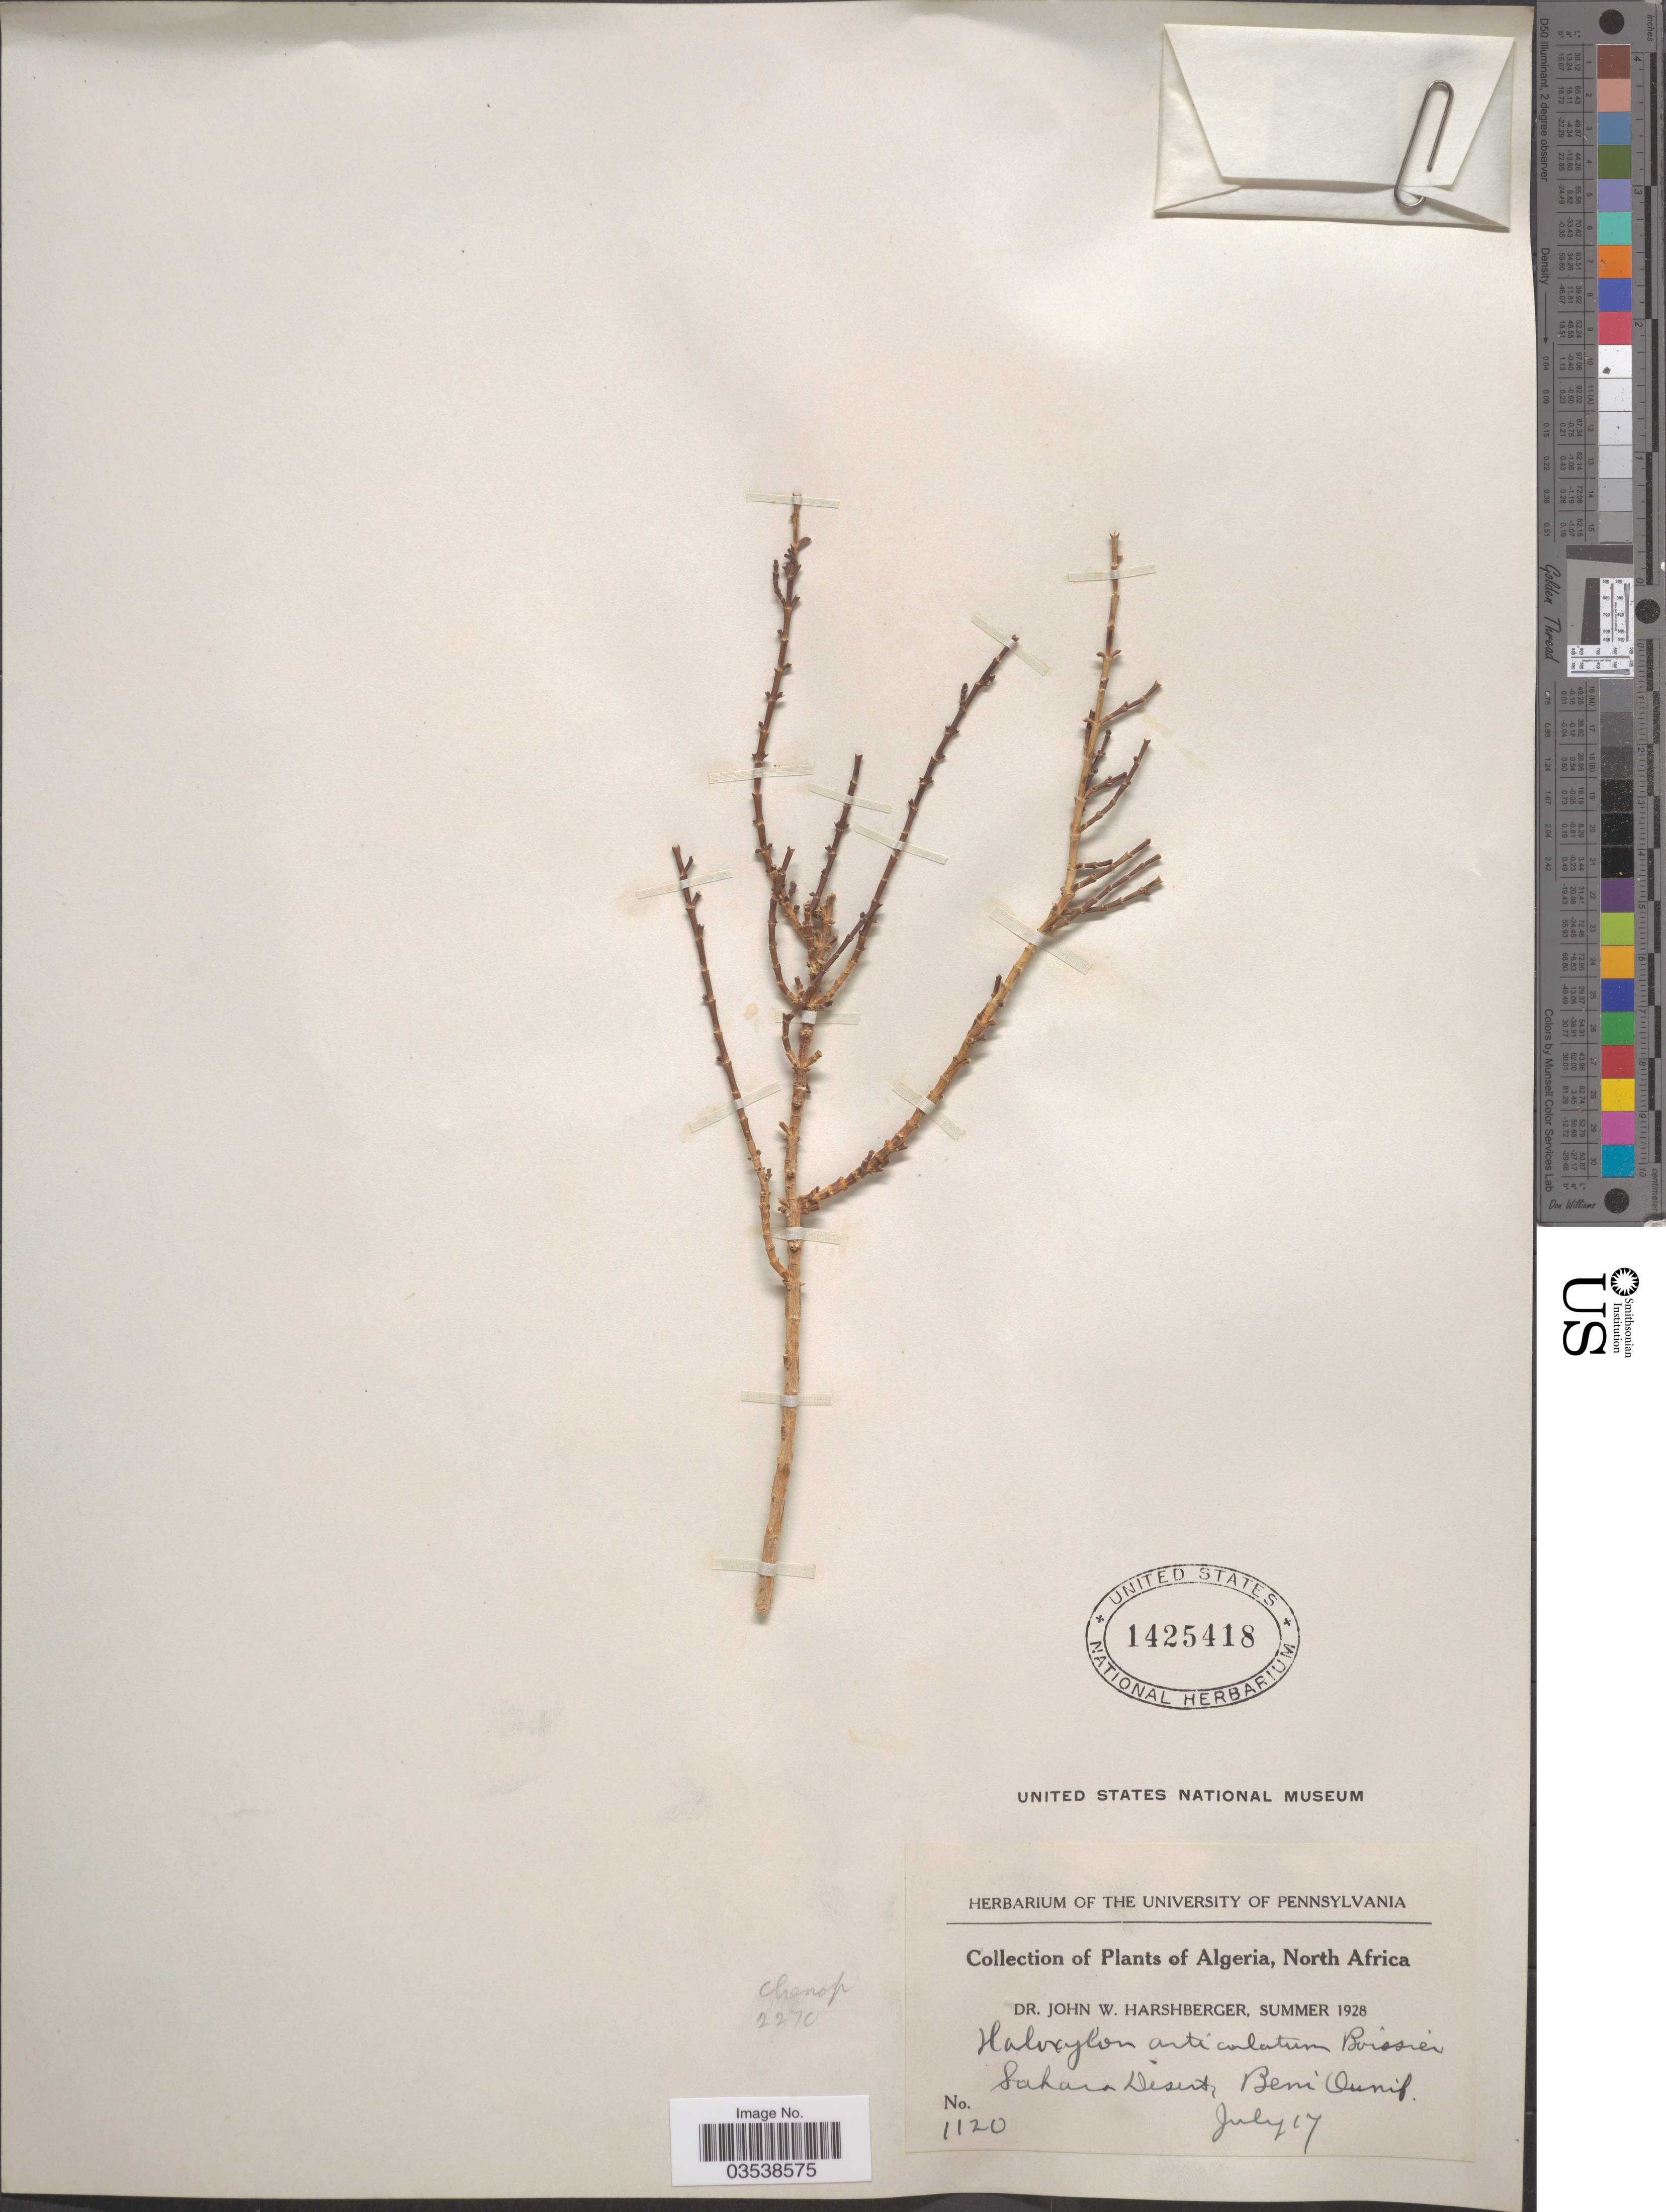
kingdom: Plantae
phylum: Tracheophyta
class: Magnoliopsida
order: Caryophyllales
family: Amaranthaceae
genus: Haloxylon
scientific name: Haloxylon articulatum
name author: (Moq.) Bunge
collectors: J. W. Harshberger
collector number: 1120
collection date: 1928-07-17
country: Algeria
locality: North Africa. Sahara Desert, Beni Ounif.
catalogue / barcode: US 1425418